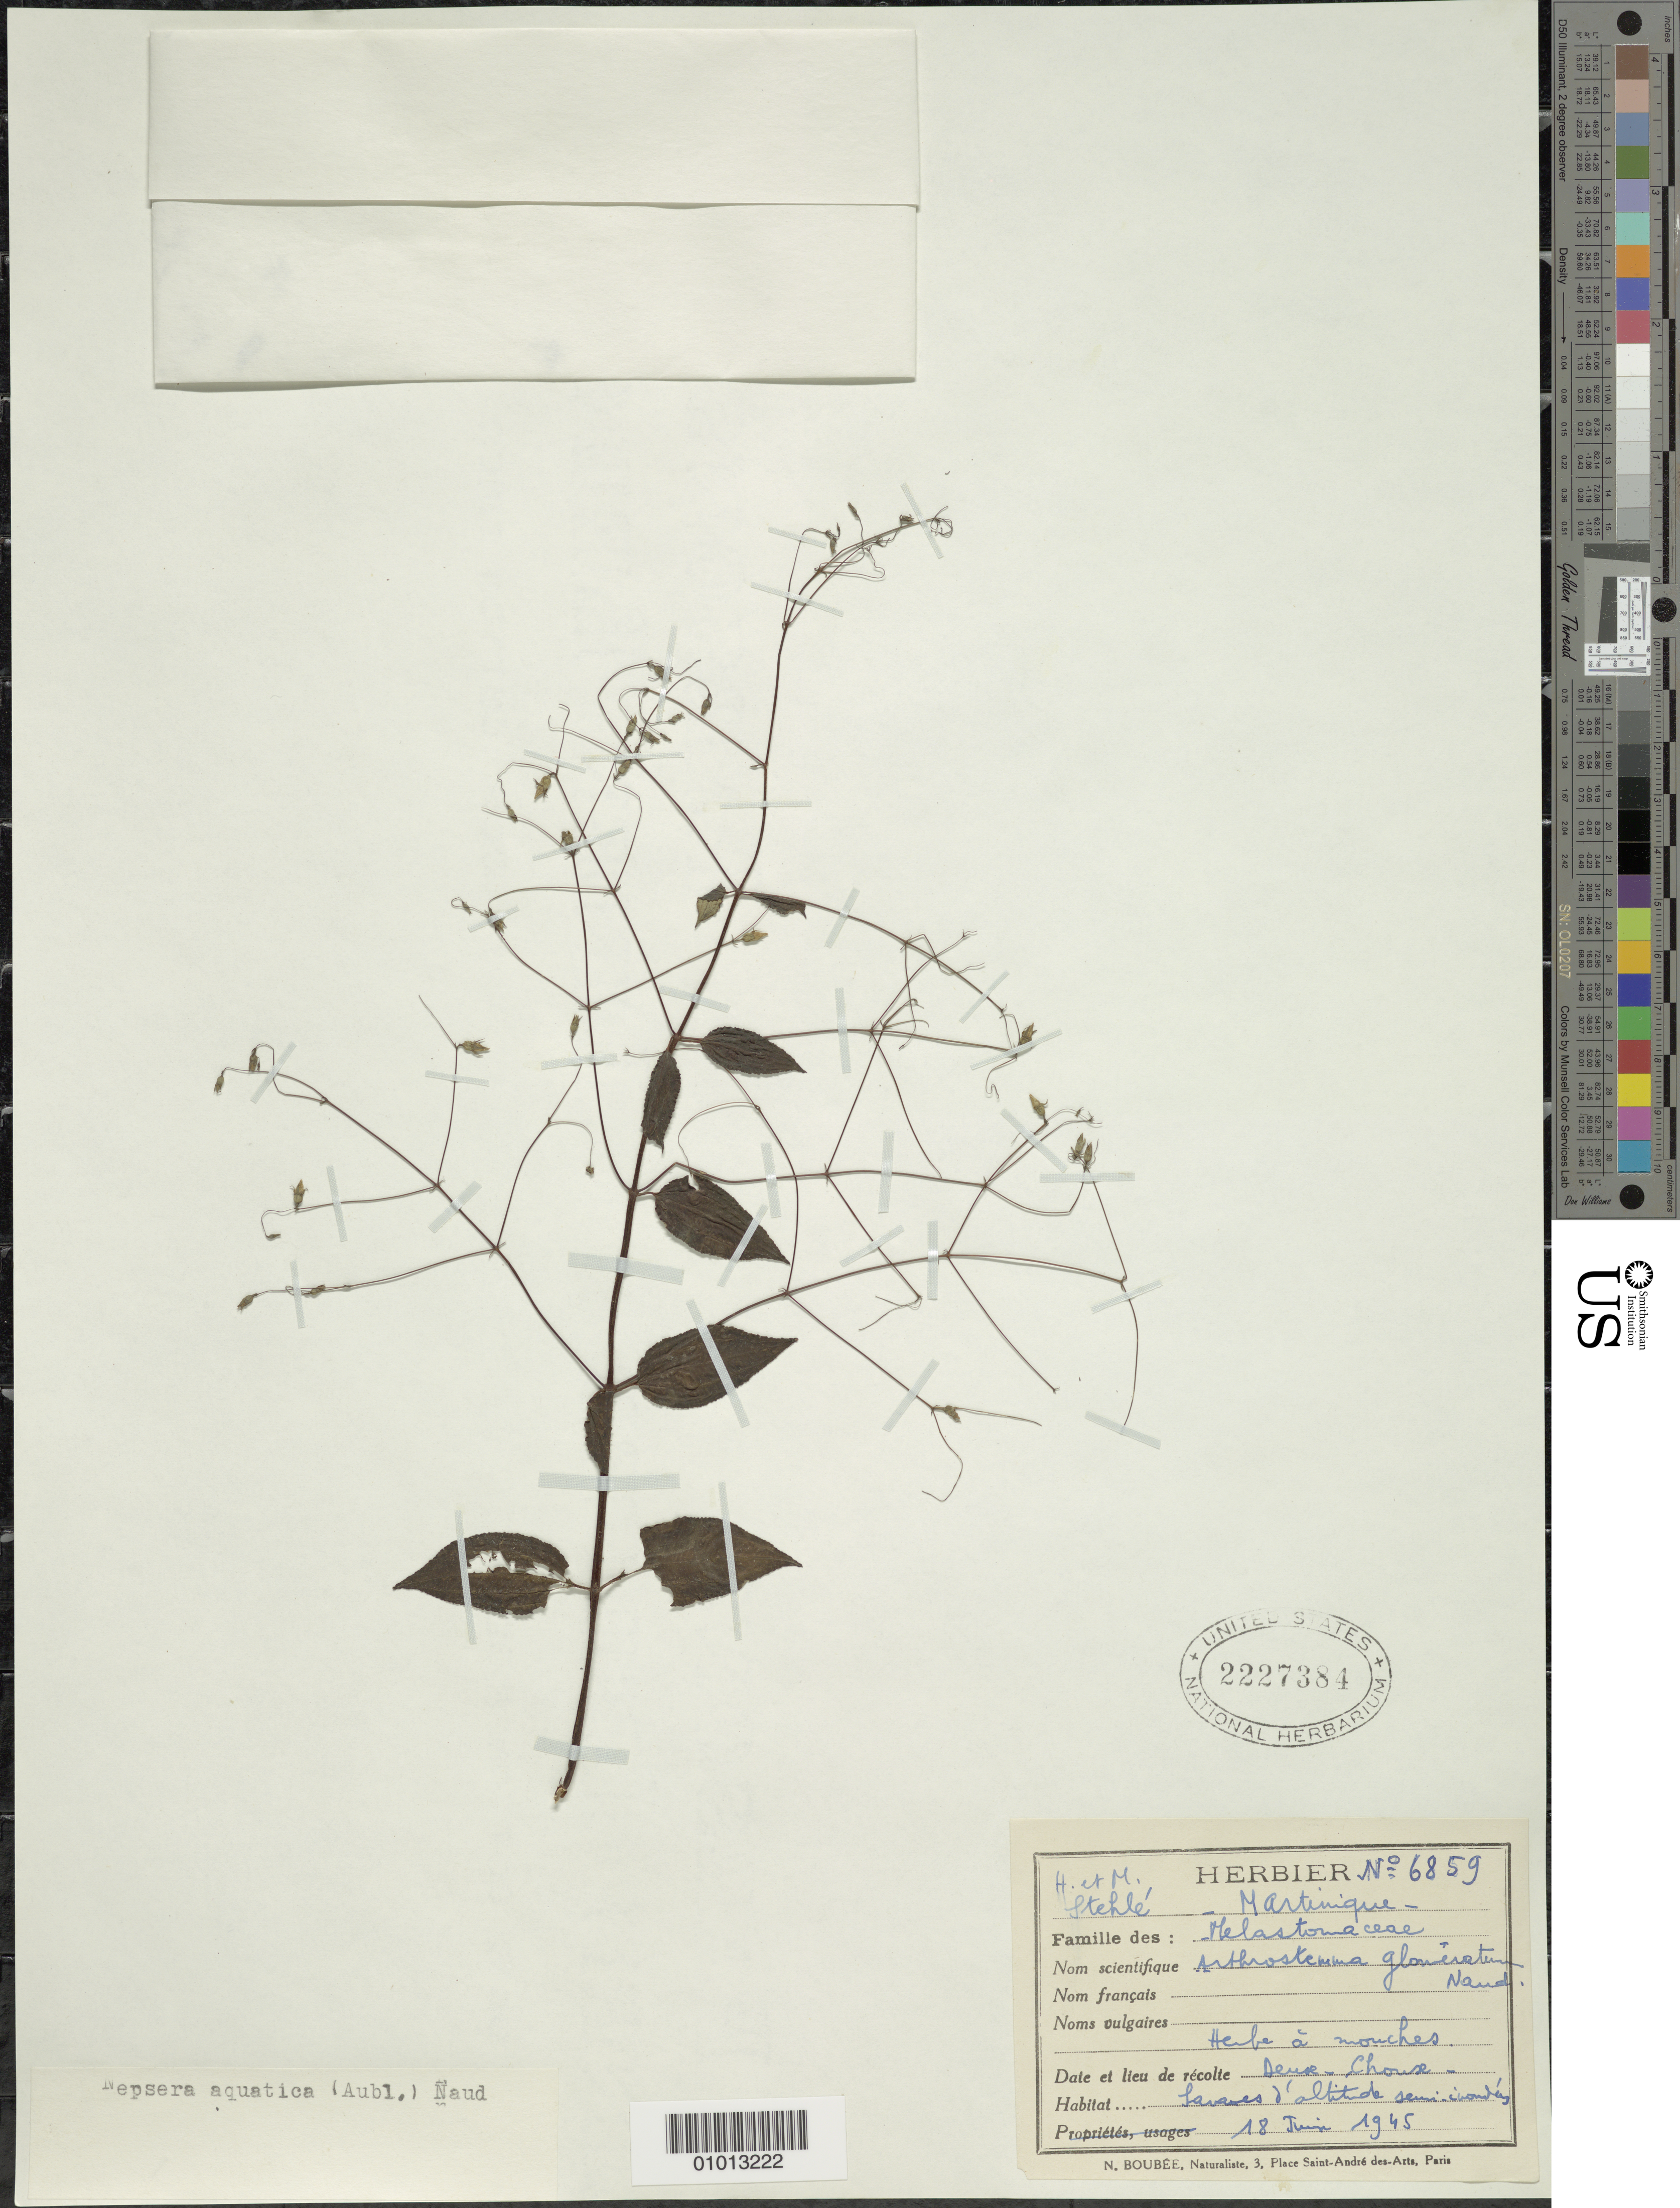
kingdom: Plantae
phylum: Tracheophyta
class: Magnoliopsida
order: Myrtales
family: Melastomataceae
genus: Nepsera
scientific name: Nepsera aquatica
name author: (Aubl.) Naudin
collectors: H. Stehlé & M. Stehlé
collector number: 6859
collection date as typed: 18 Jun 1945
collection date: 1945-06-18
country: Martinique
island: Martinique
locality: Deux Choux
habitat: Savanes d'altitude semi-[?]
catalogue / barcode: US 2227384